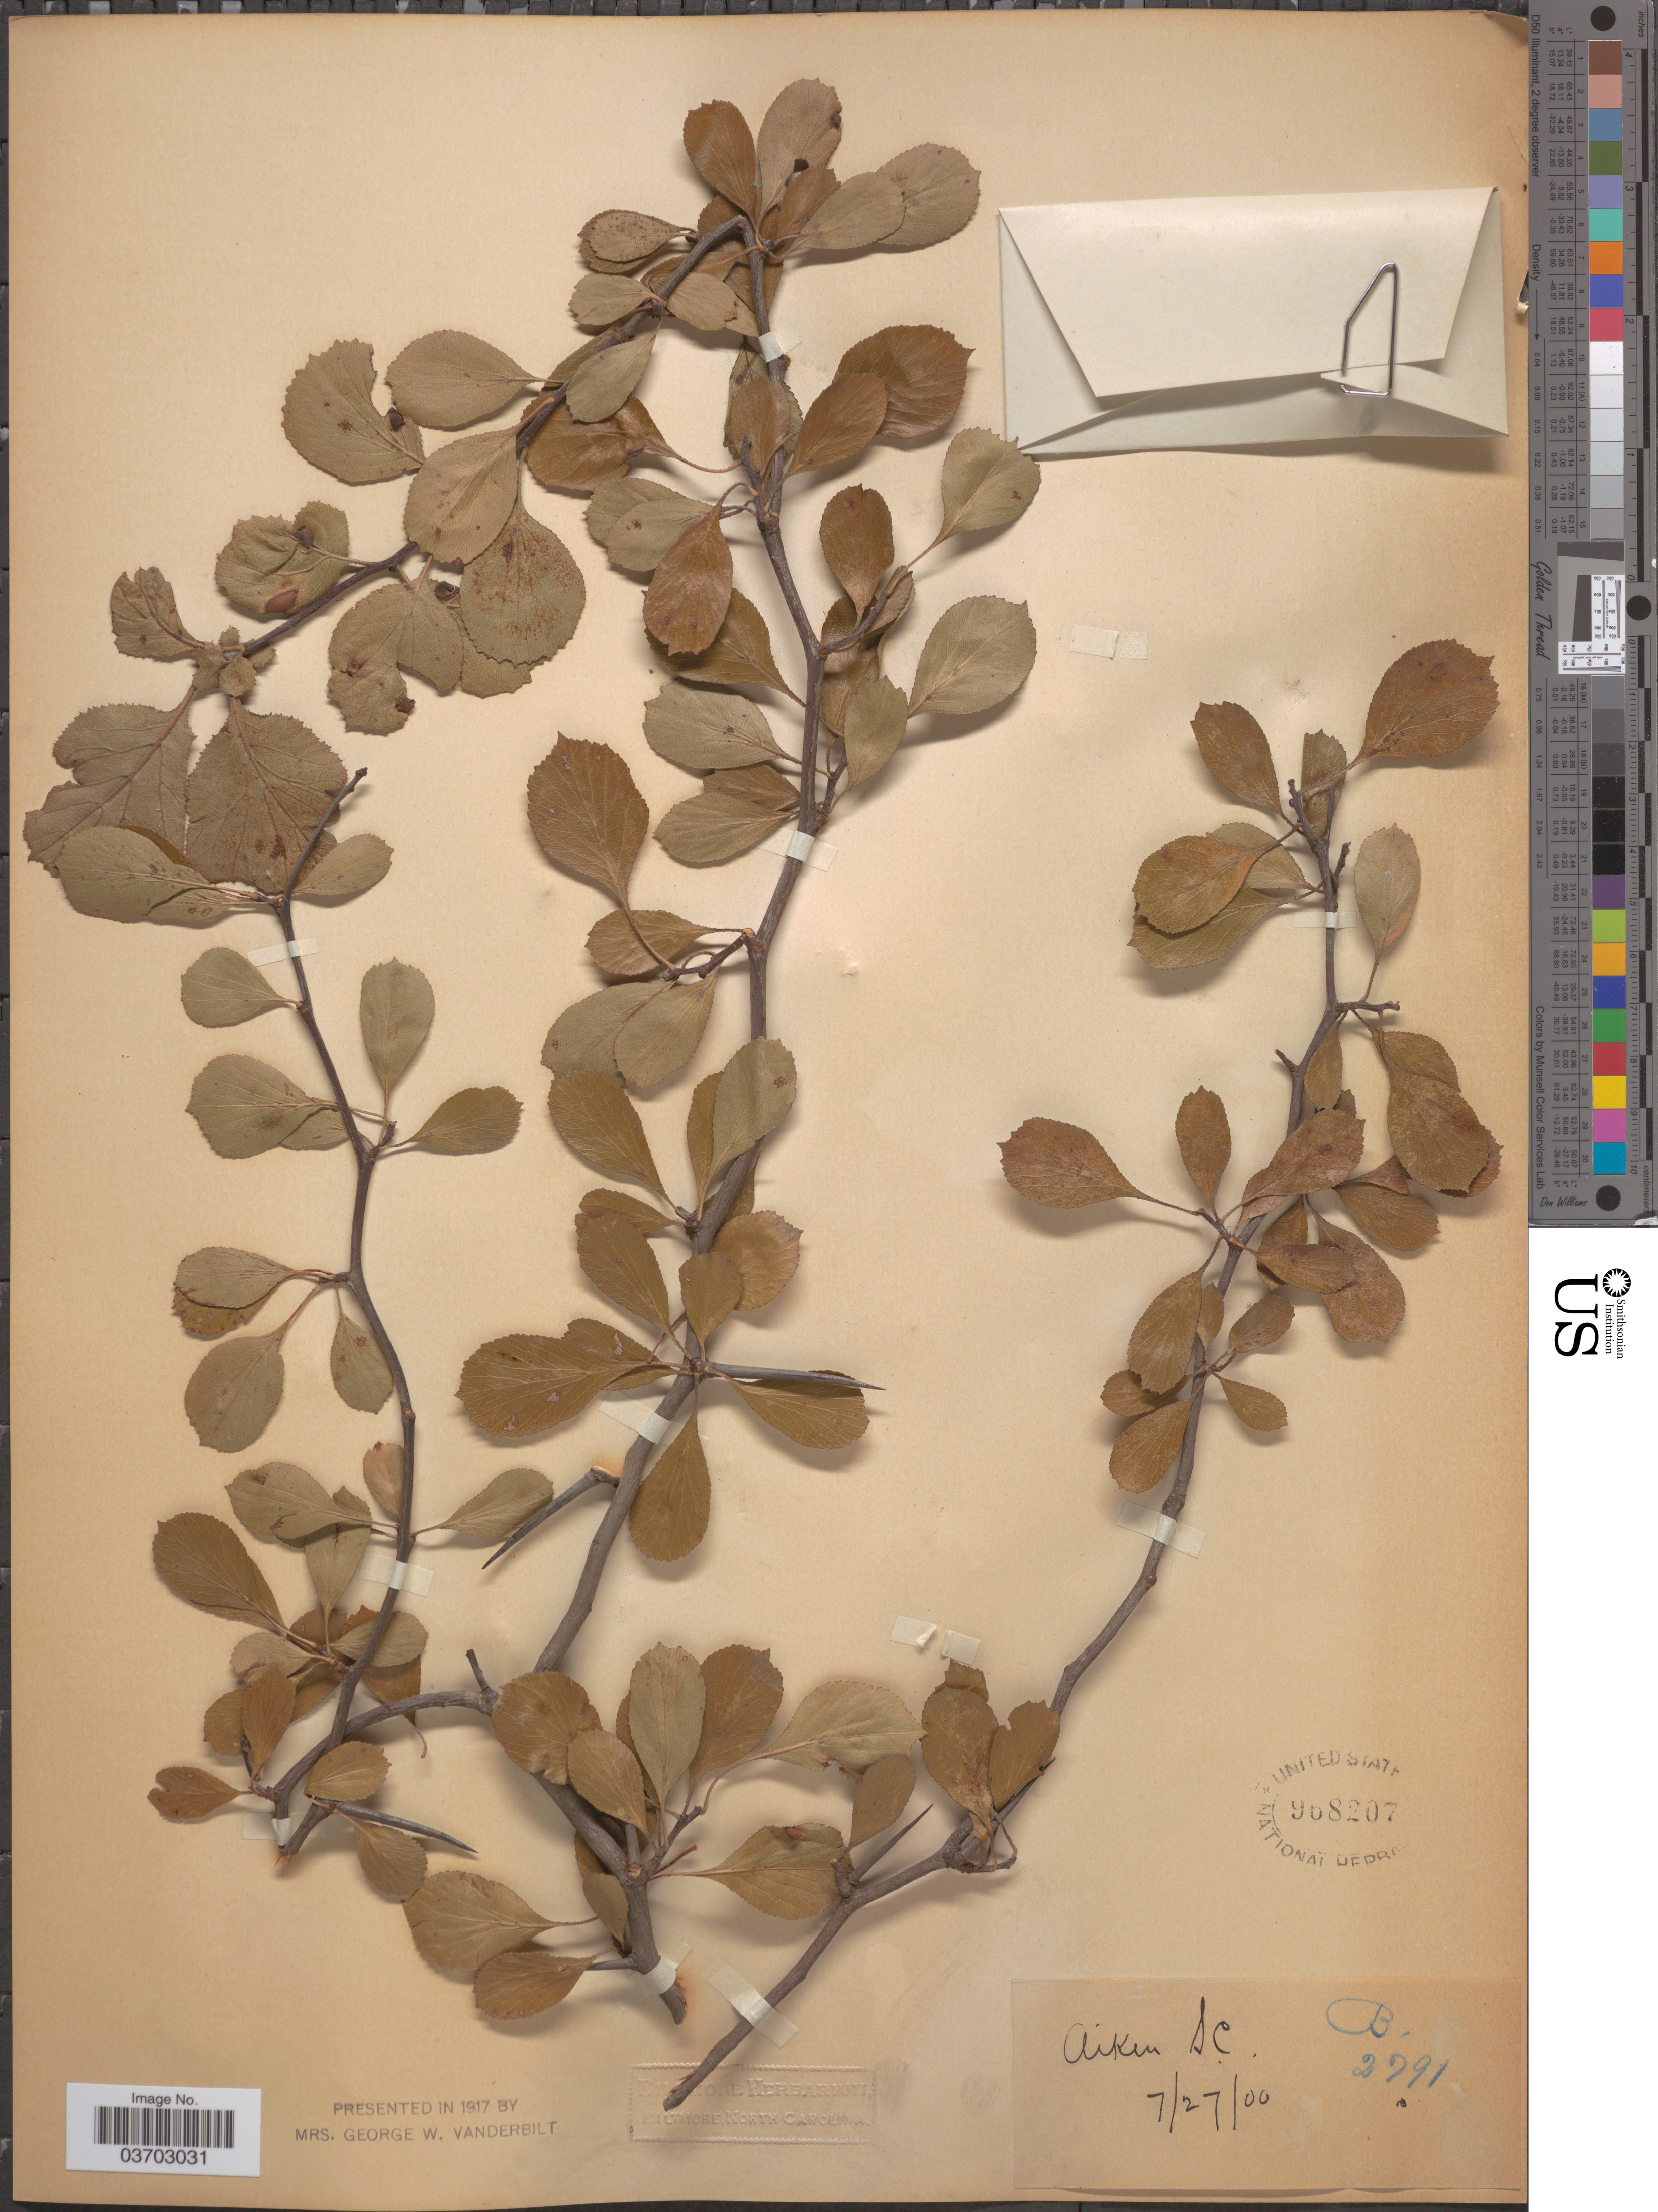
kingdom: Plantae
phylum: Tracheophyta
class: Magnoliopsida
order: Rosales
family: Rosaceae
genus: Crataegus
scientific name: Crataegus necopinata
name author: Pojark.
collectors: ex herb. Biltmore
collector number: B/2791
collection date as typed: Transcribed d/m/y: 27/7/0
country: United States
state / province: South Carolina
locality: Aiken.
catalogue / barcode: US 968207